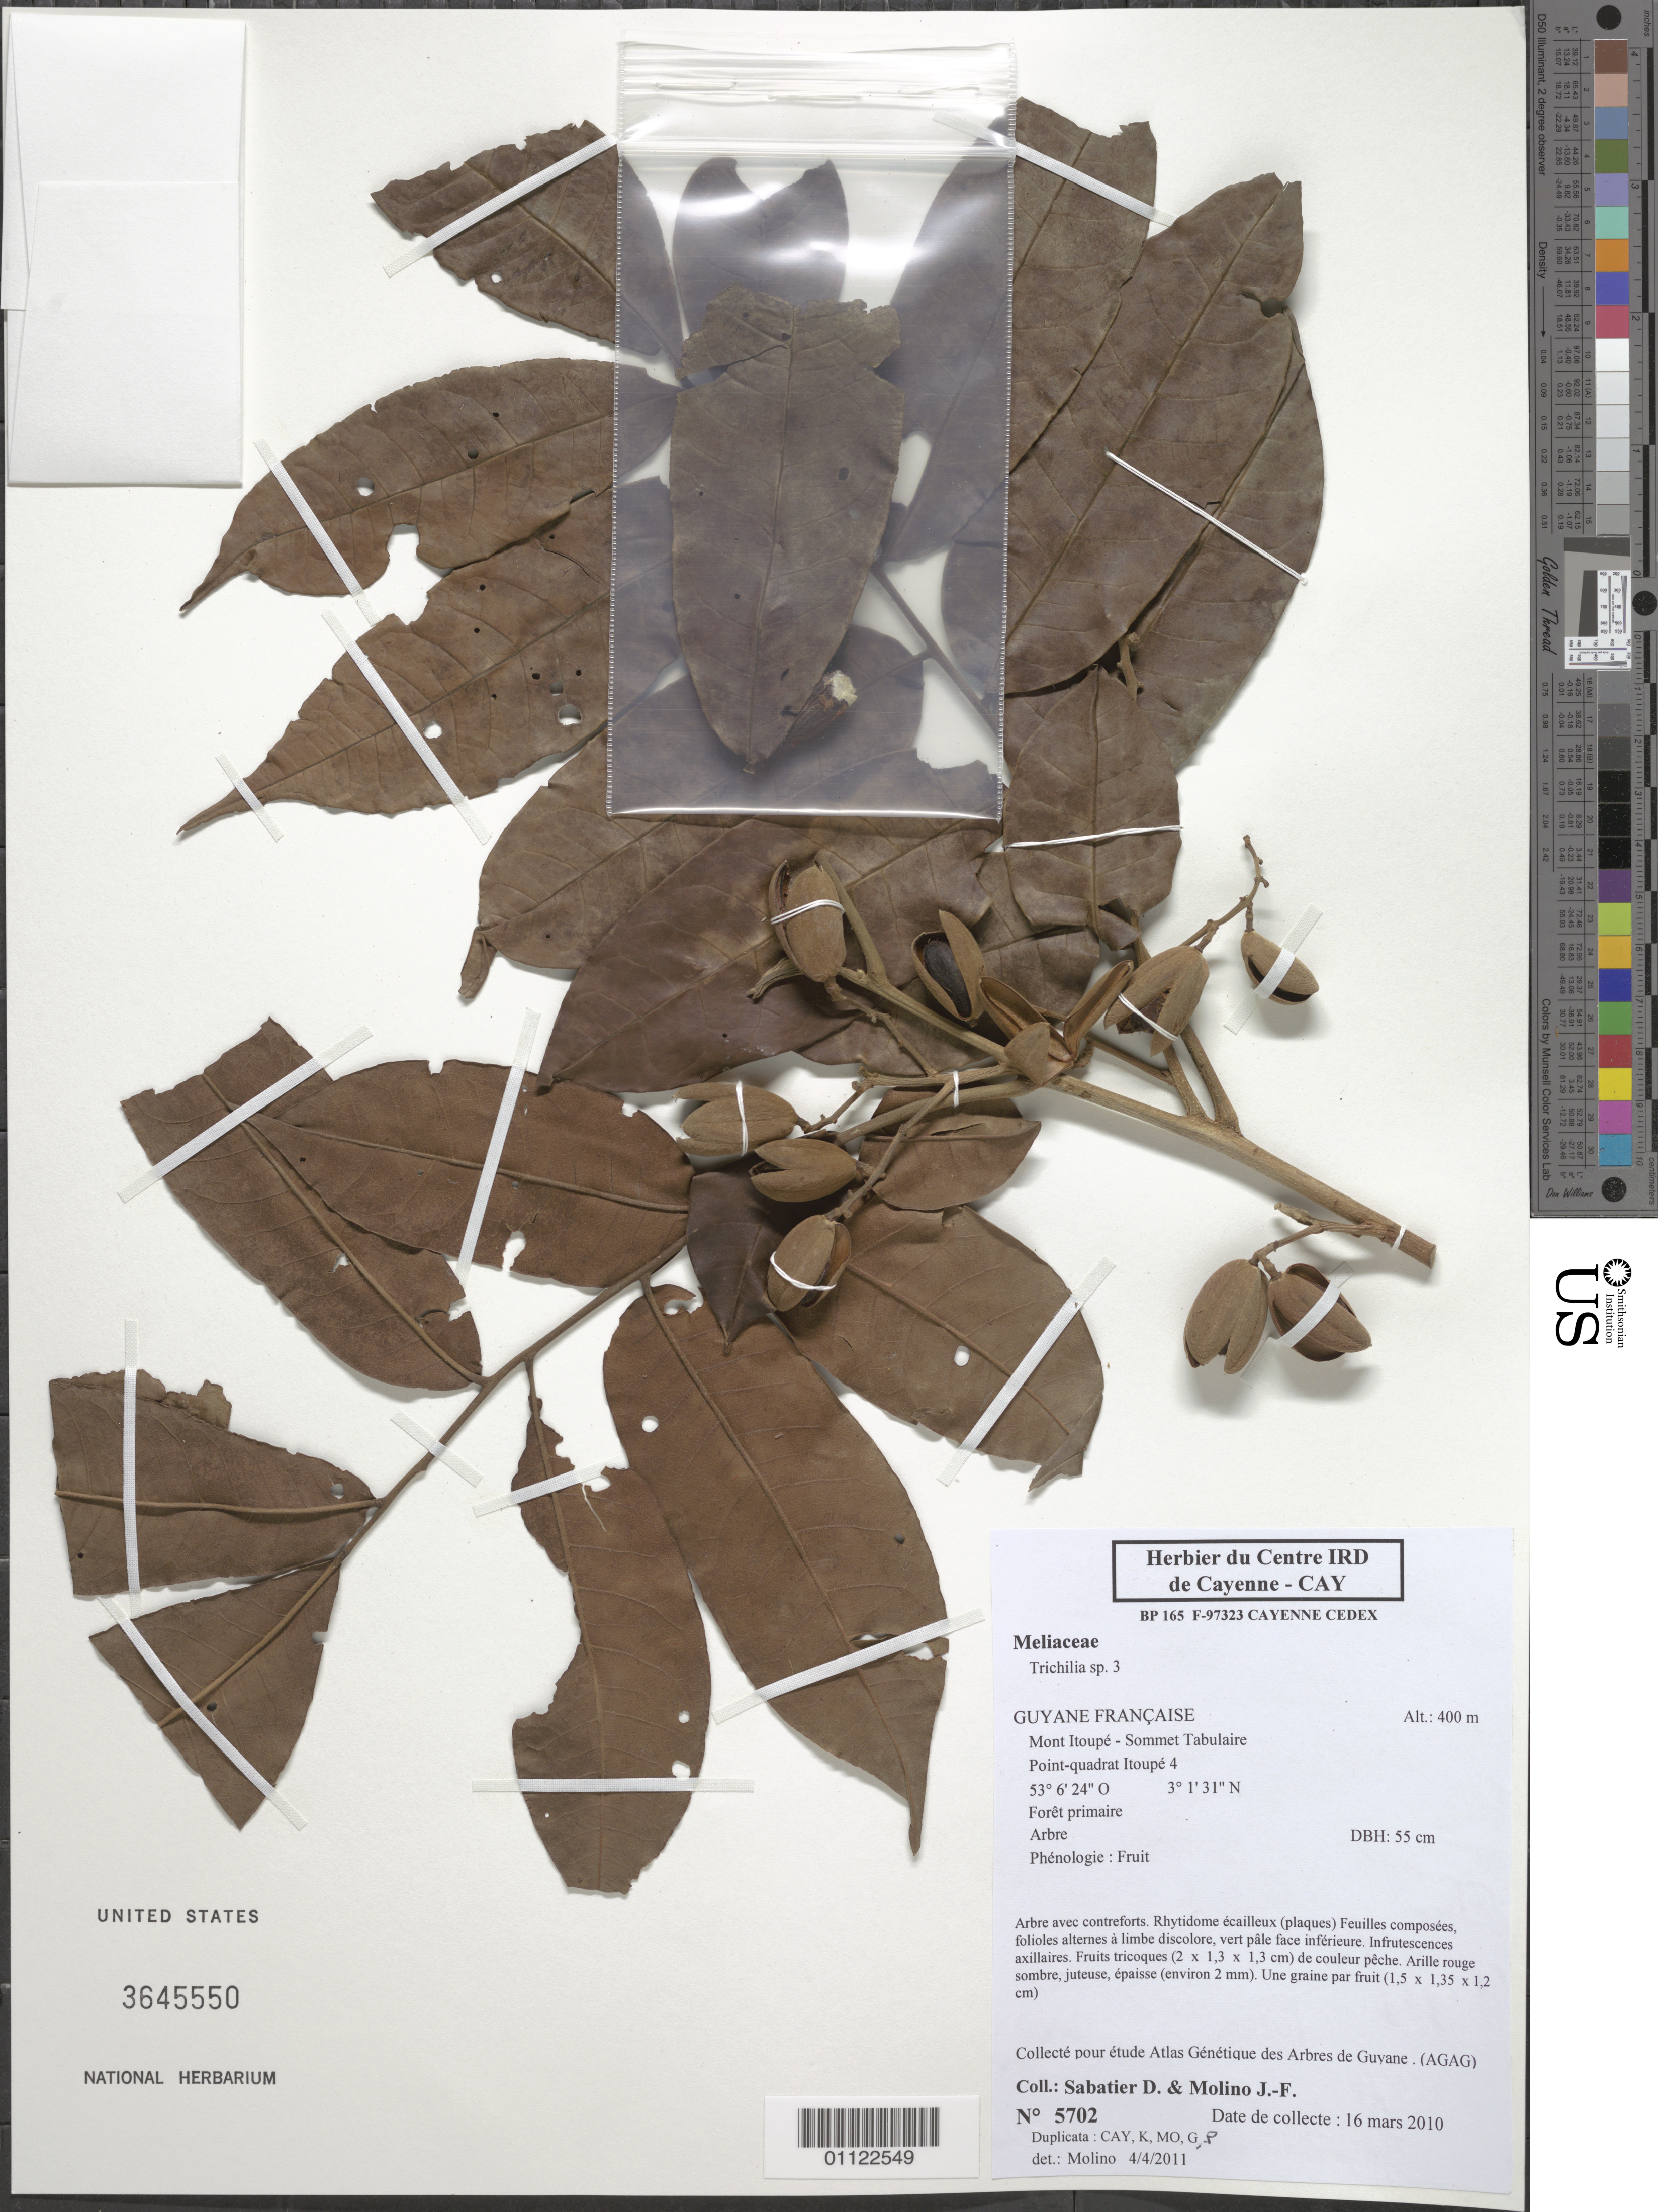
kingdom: Plantae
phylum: Tracheophyta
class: Magnoliopsida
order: Sapindales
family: Meliaceae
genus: Trichilia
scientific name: Trichilia sp.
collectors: D. Sabatier & J. Molino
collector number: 5702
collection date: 2010-03-16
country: French Guiana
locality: Guyane Française, Mont Itoupé-Sommet Tabulaire, Point-quadrat Ituopé 4.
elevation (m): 400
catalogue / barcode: US 3645550